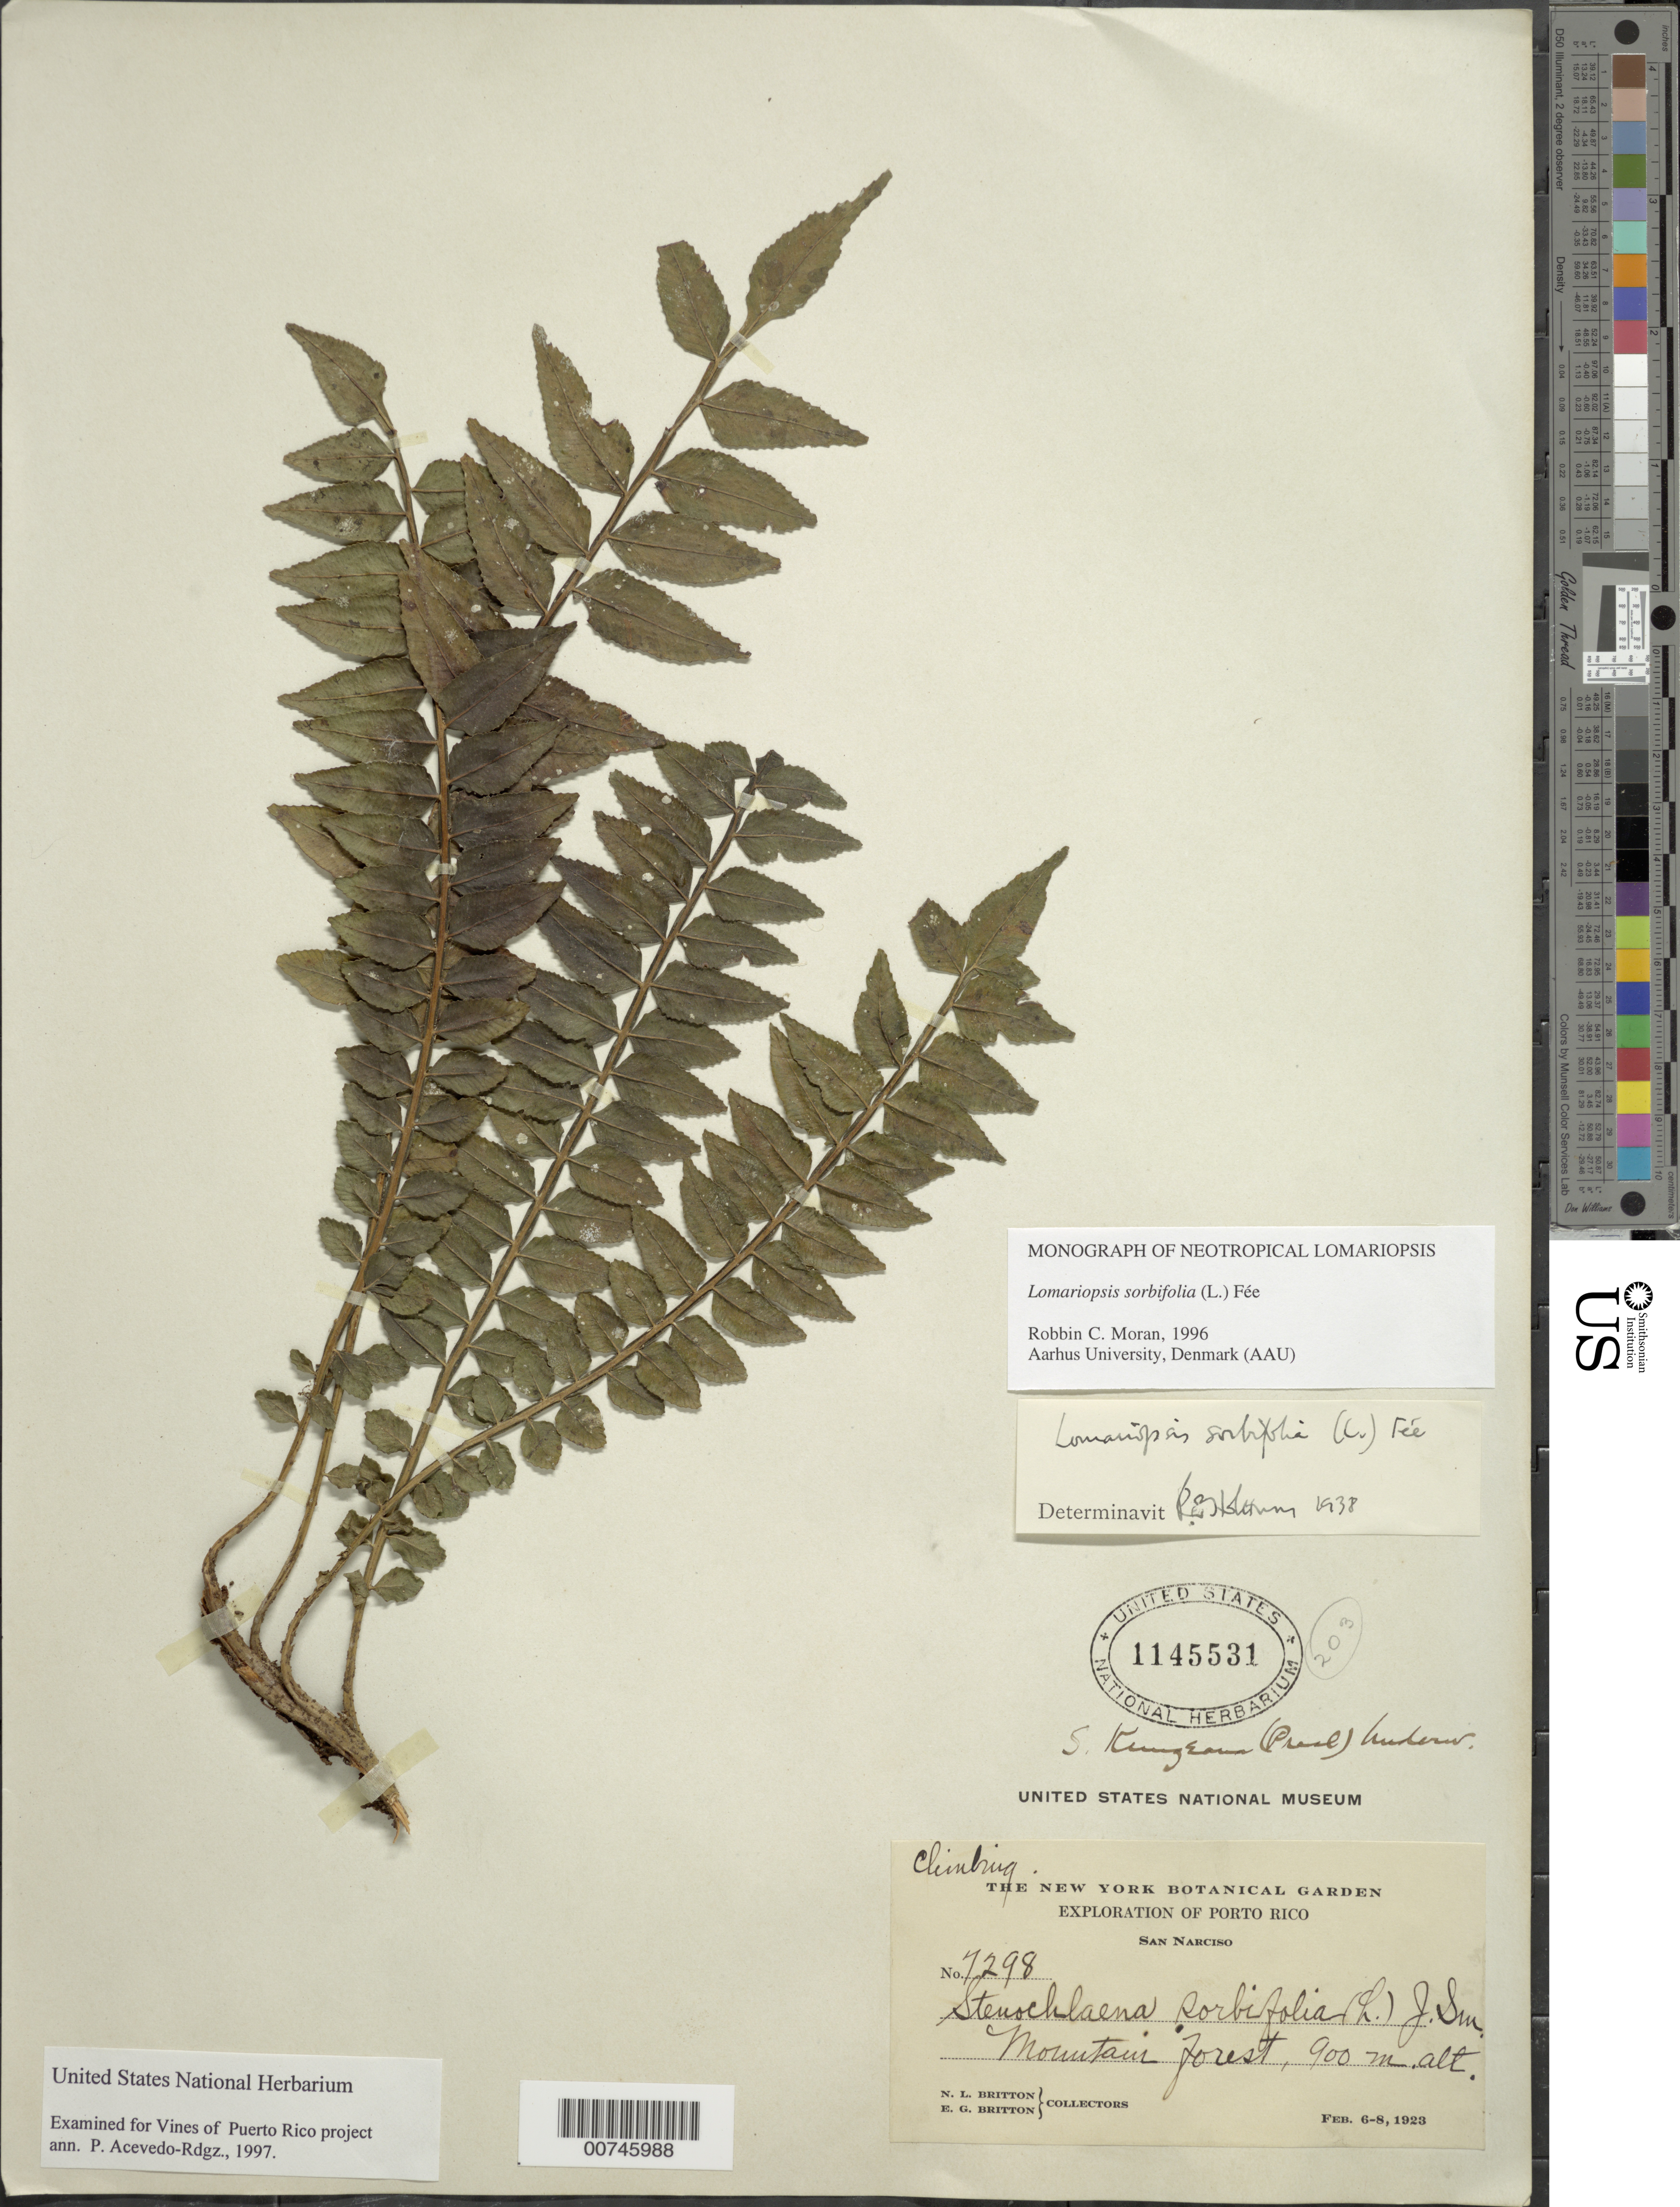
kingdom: Plantae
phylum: Tracheophyta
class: Polypodiopsida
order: Polypodiales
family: Lomariopsidaceae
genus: Lomariopsis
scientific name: Lomariopsis sorbifolia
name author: (L.) Fée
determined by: Moran, R. C.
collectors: N. Britton & E. G. Britton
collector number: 7298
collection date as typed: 06 Feb 1923 to 08 Feb 1923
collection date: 1923-02-06/1923-02-08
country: Puerto Rico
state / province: Jayuya (?)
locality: San Narciso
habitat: Mountain forest; climbing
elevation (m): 900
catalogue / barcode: US 1145531